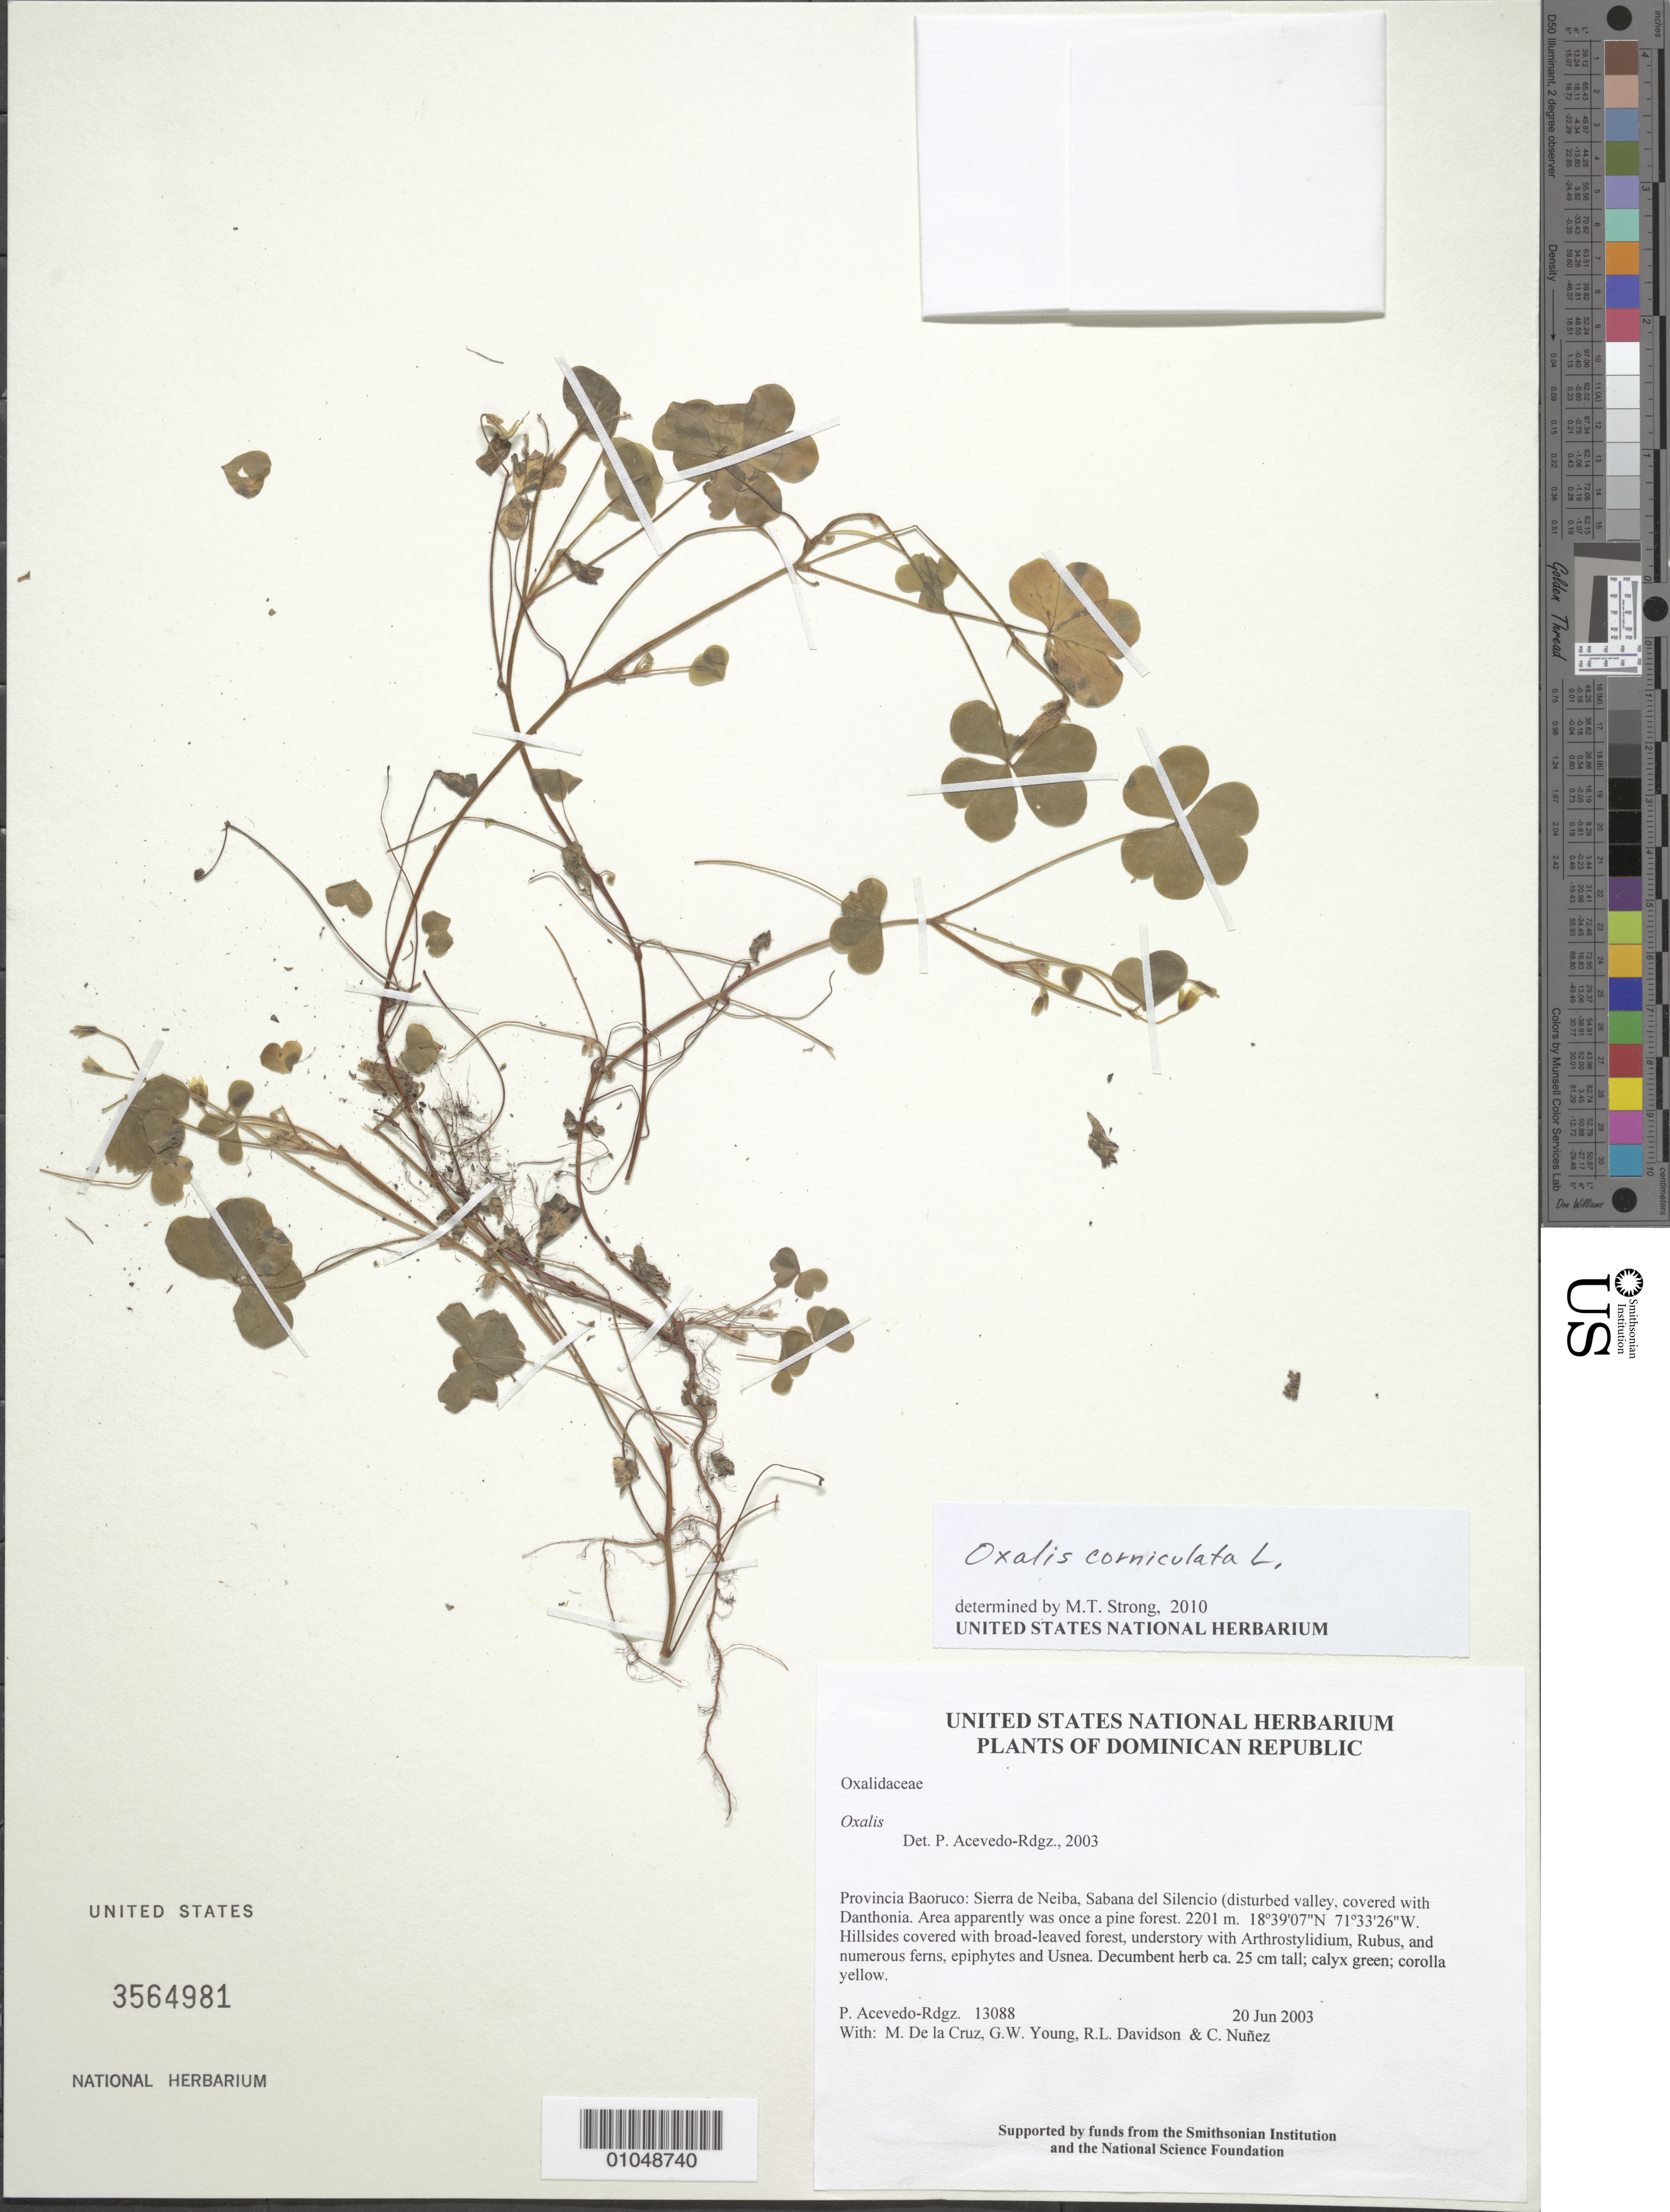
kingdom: Plantae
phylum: Tracheophyta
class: Magnoliopsida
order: Oxalidales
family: Oxalidaceae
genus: Oxalis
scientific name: Oxalis corniculata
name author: L.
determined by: Strong, M. T., (US), Smithsonian Institution - National Museum of Natural History (UNITED STATES)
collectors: P. Acevedo-Rodr., M. de la Cruz, J. Rawlins, G. Young, R. Davidson & C. Nunez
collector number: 13088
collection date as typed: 20 Jun 2003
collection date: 2003-06-20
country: Dominican Republic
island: Hispaniola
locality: Provincia Baoruco: Sierra de Neiba, Sabana del Silencio (disturbed valley, covered with Danthonia. Area apparently was once a pine forest.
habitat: Hillsides covered with broad-leaved forest, understory with Arthrostylidium, Rubus, and numerous ferns, epiphytes and Usnea.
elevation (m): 2201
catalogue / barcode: US 3564981